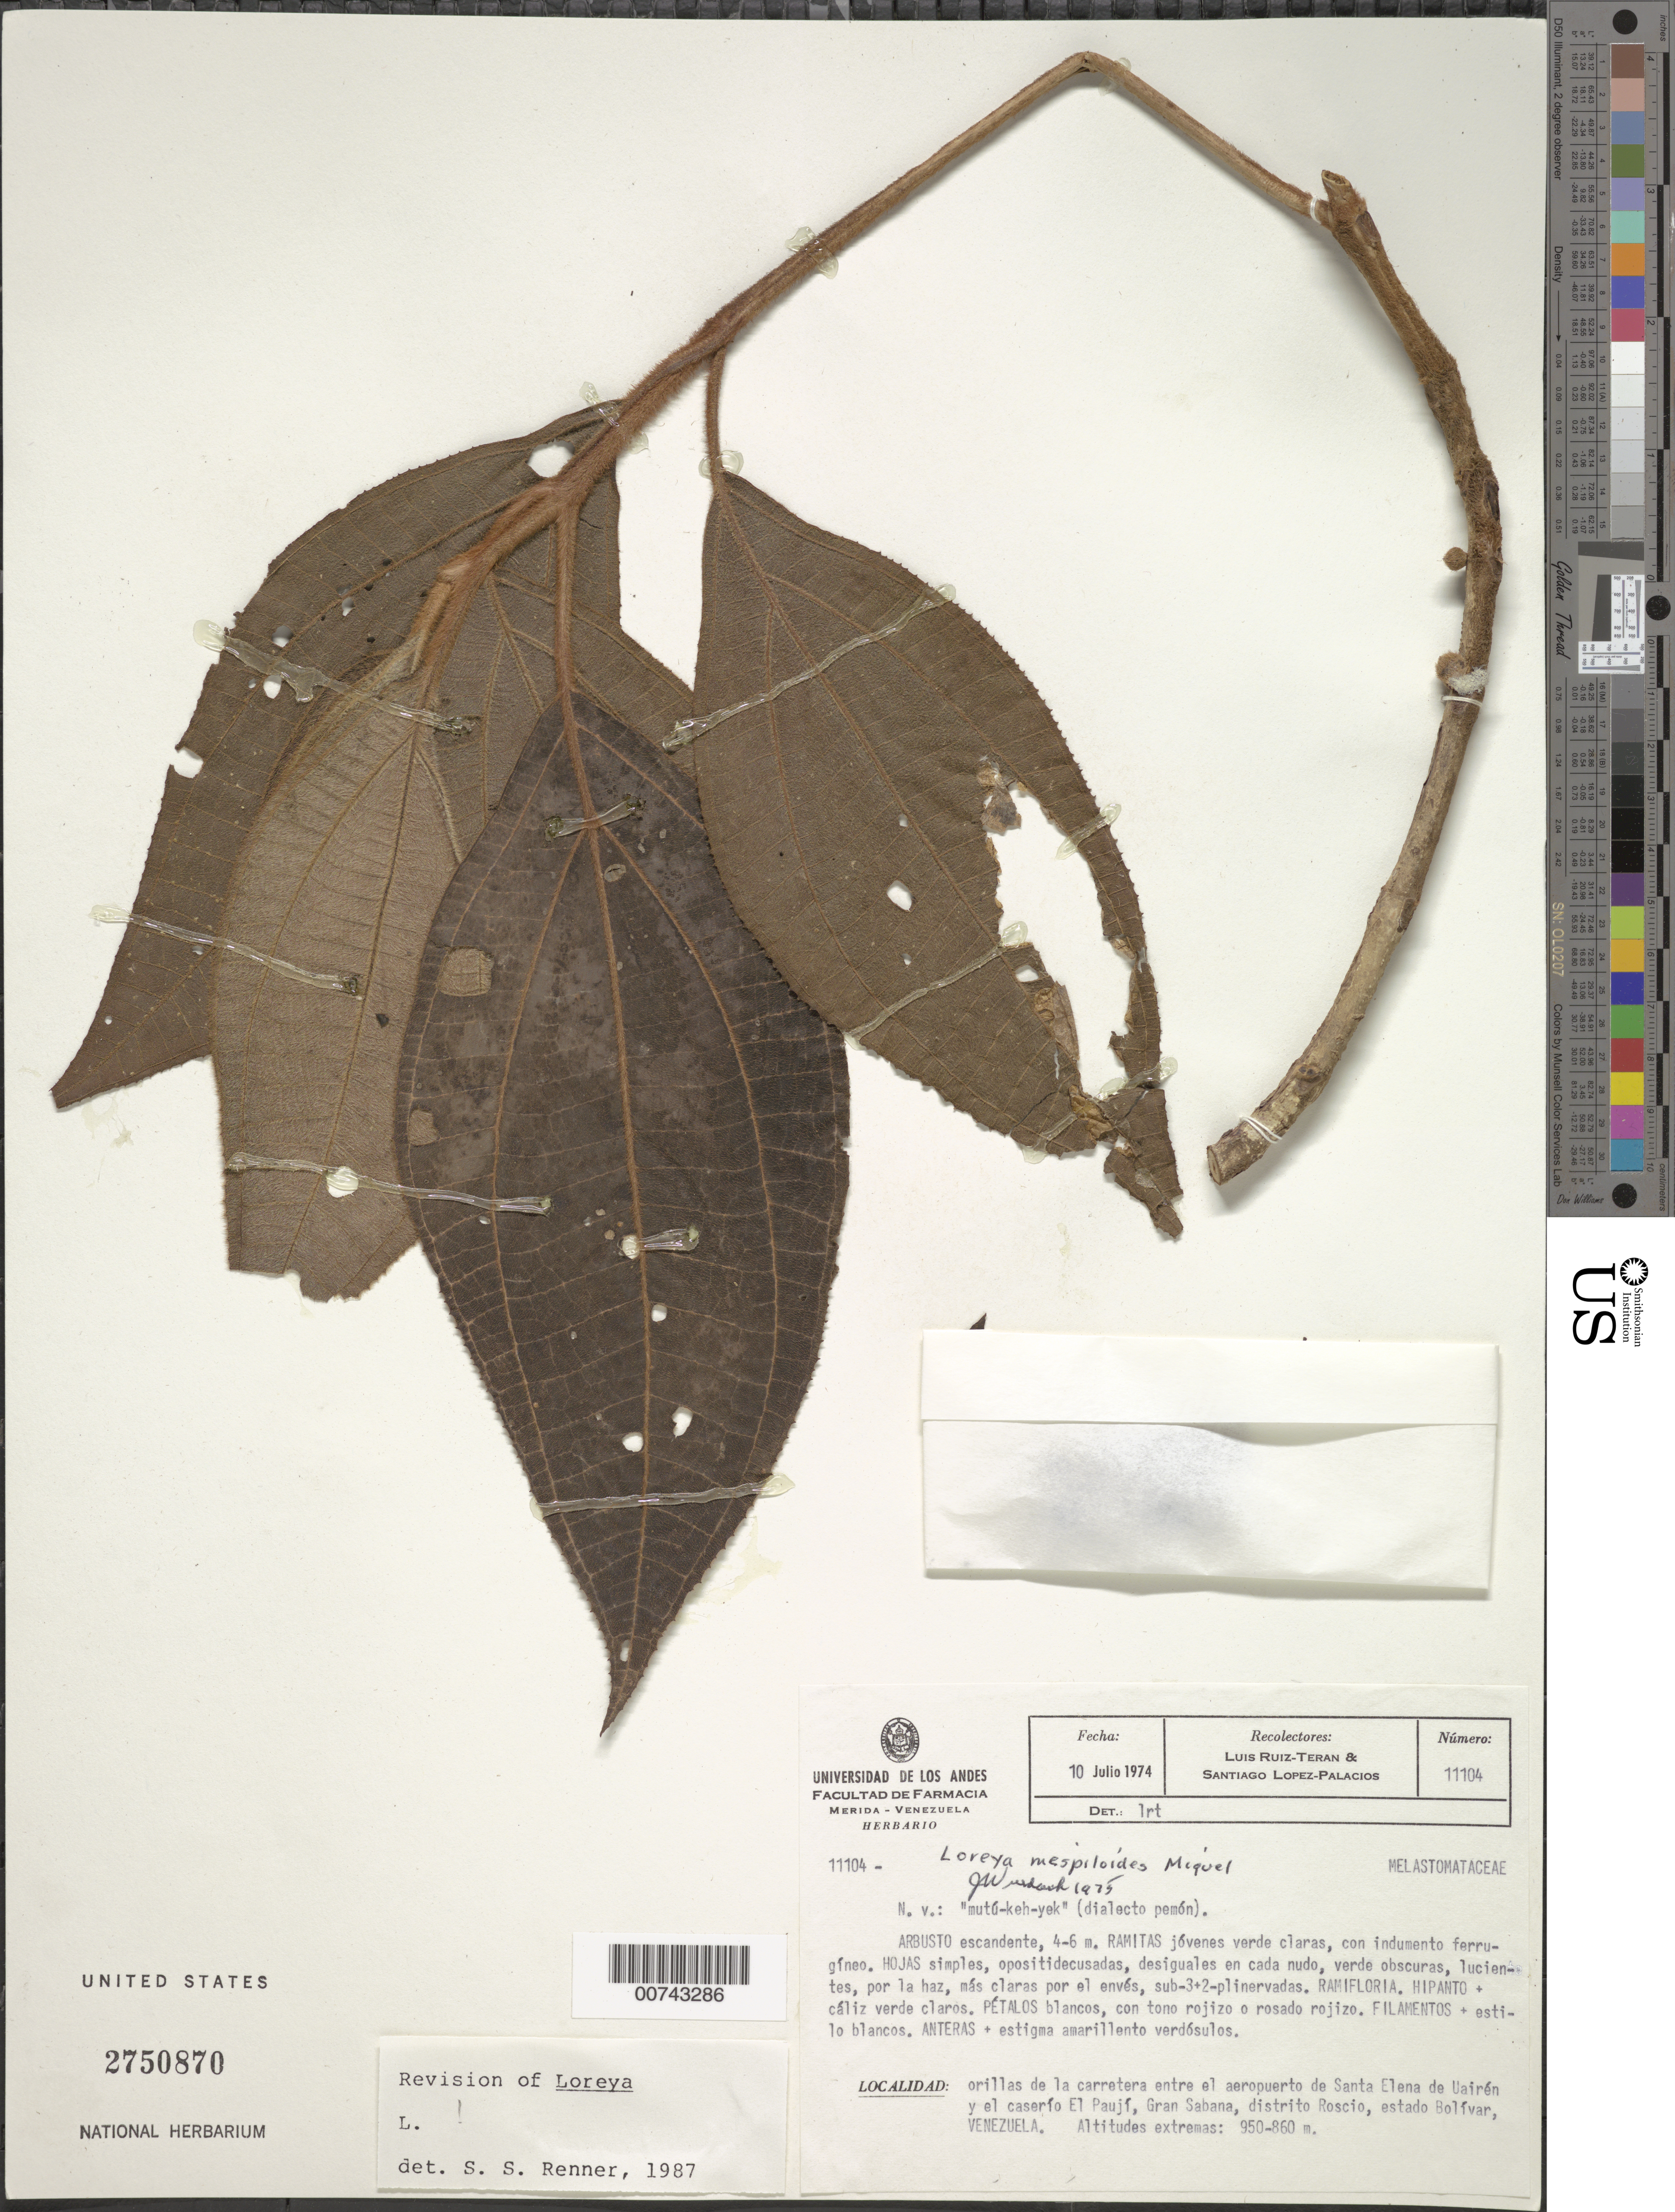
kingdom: Plantae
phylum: Tracheophyta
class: Magnoliopsida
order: Myrtales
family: Melastomataceae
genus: Bellucia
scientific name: Bellucia mespiloides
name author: (Miq.) J.F. Macbr.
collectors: L. E. Ruíz-Terán & S. López-Palacios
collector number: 11104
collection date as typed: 10-Jul-74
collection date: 1974-07-10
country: Venezuela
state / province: Bolívar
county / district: Roscio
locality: Santa Elena de Uairen to El Pauji, Gran Sabana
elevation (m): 860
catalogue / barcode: US 2750870